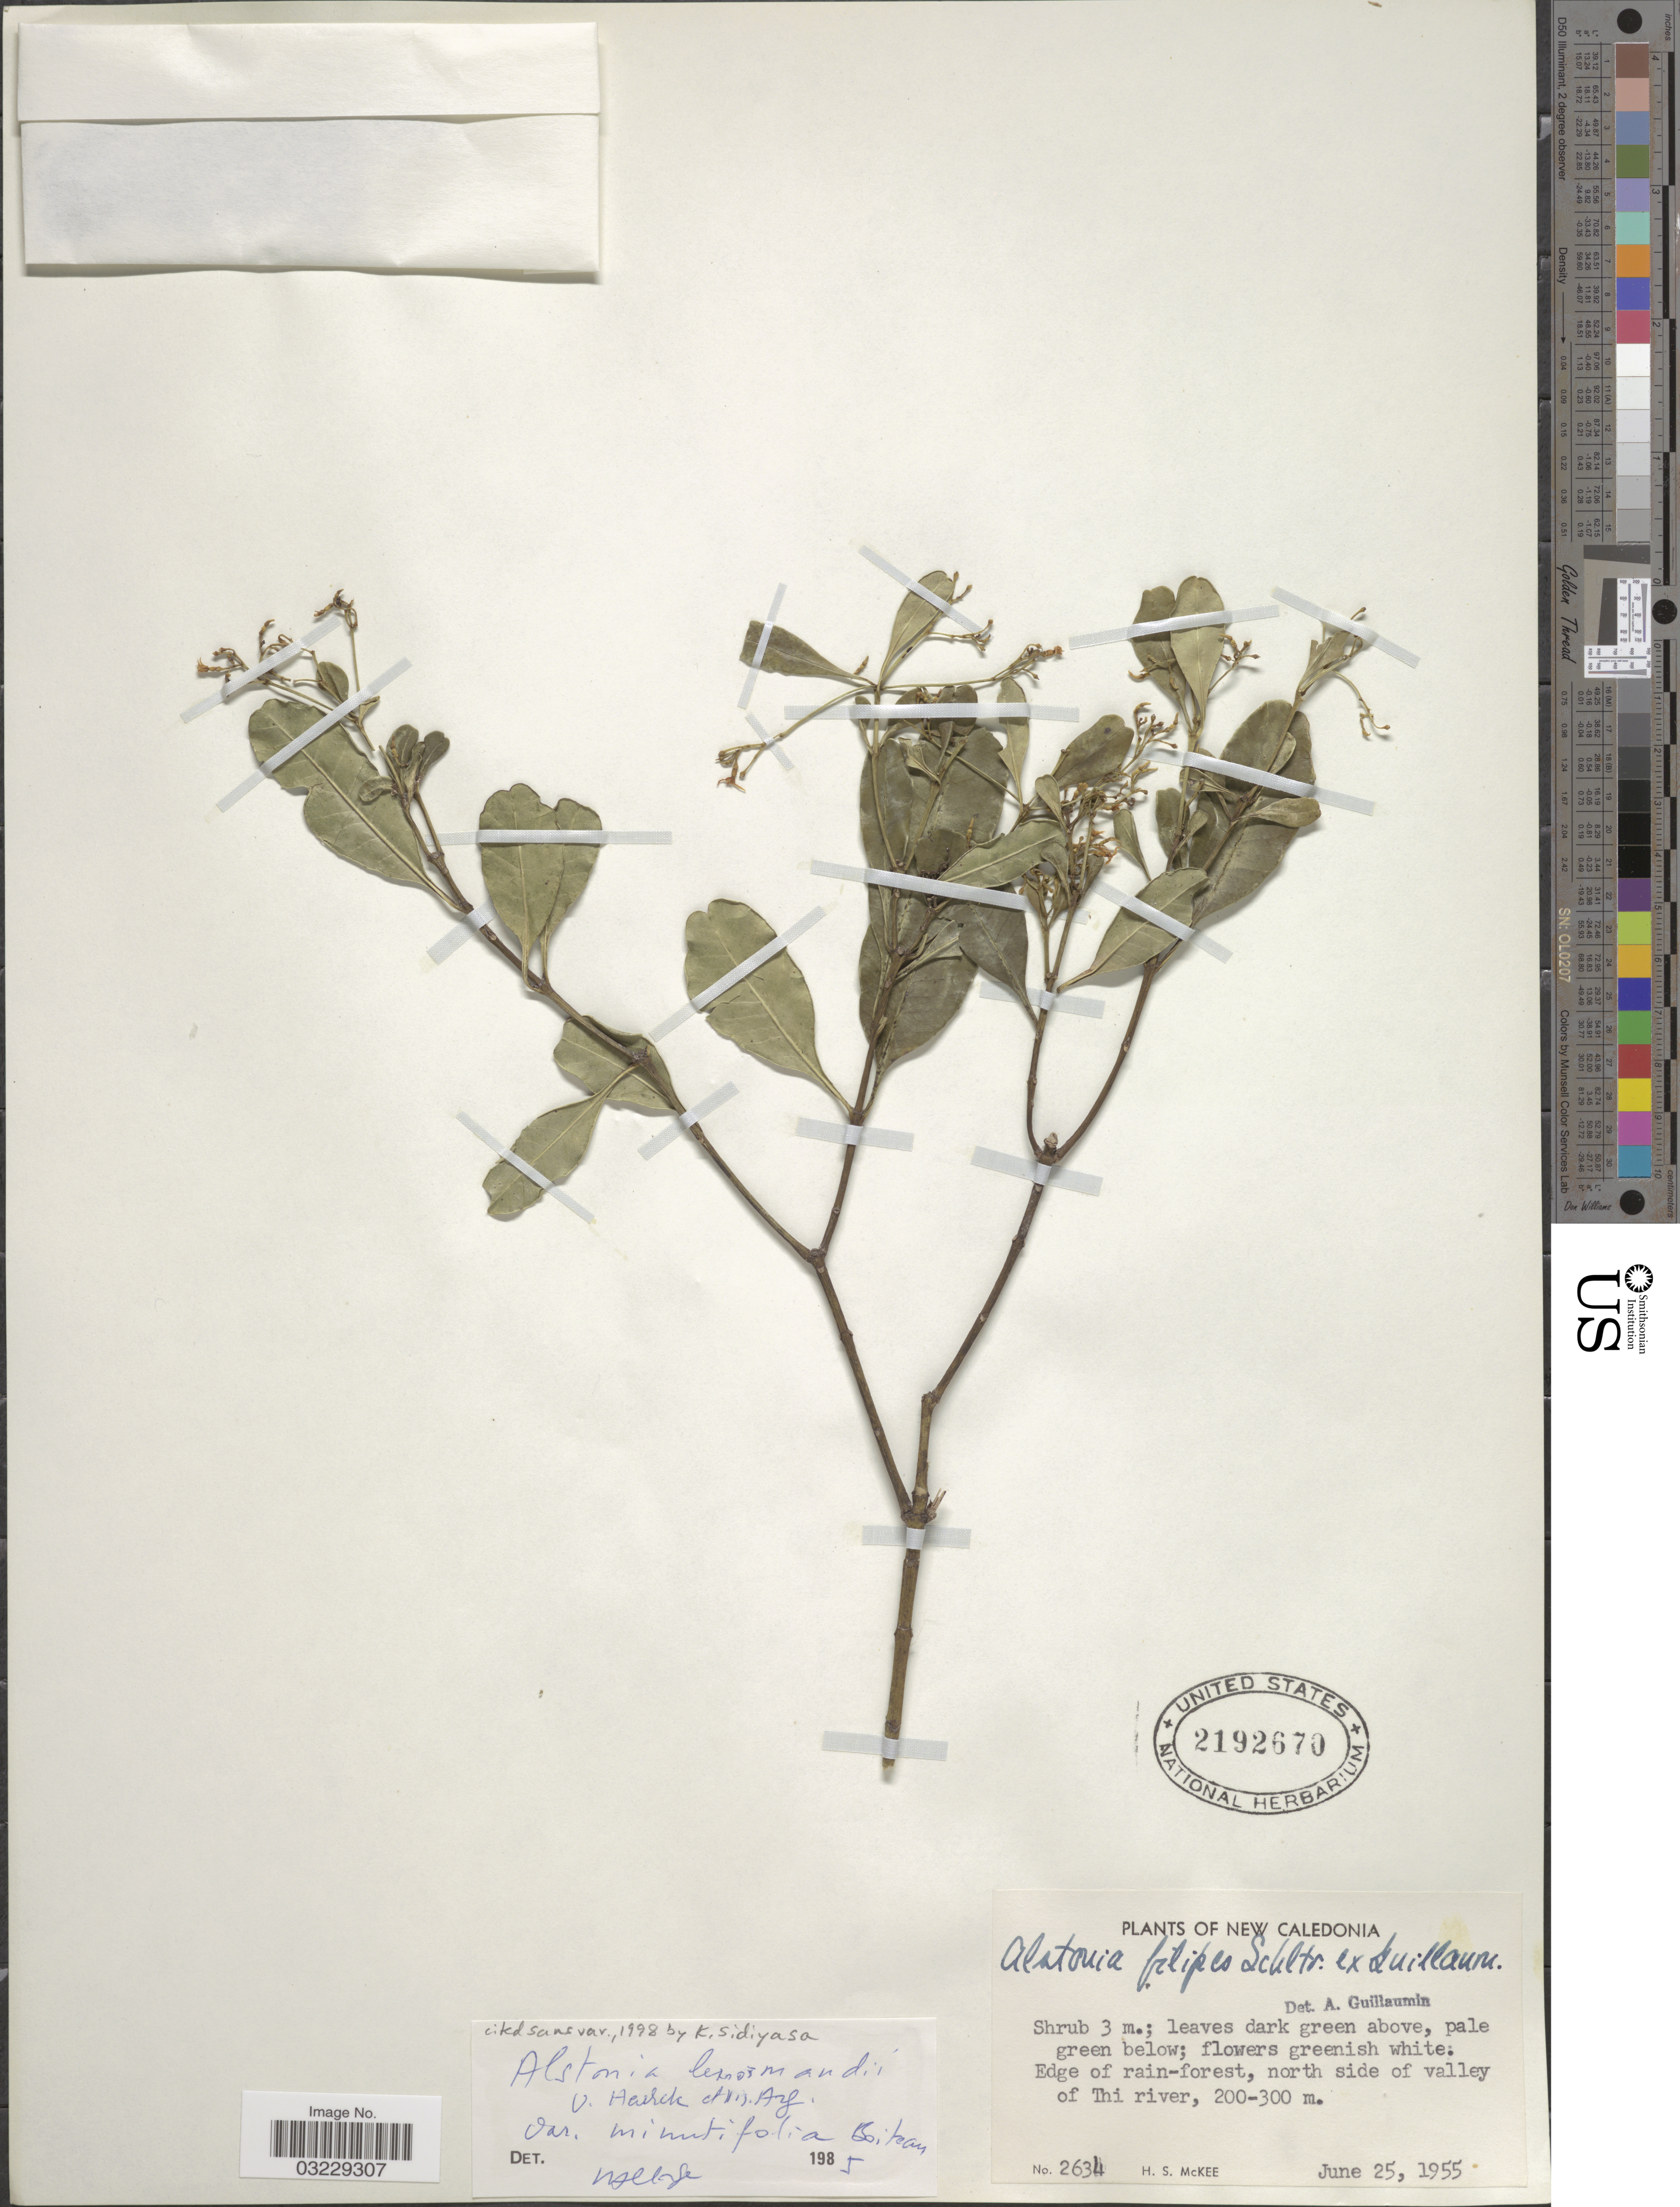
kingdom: Plantae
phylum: Tracheophyta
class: Magnoliopsida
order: Gentianales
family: Apocynaceae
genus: Alstonia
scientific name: Alstonia lenormandii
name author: Van Heurck & Müll. Arg.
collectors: H. S. McKee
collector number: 2634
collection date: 1955-06-25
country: New Caledonia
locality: Edge of rain-forest, north side of valley of Thi river.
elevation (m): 200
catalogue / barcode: US 2192670